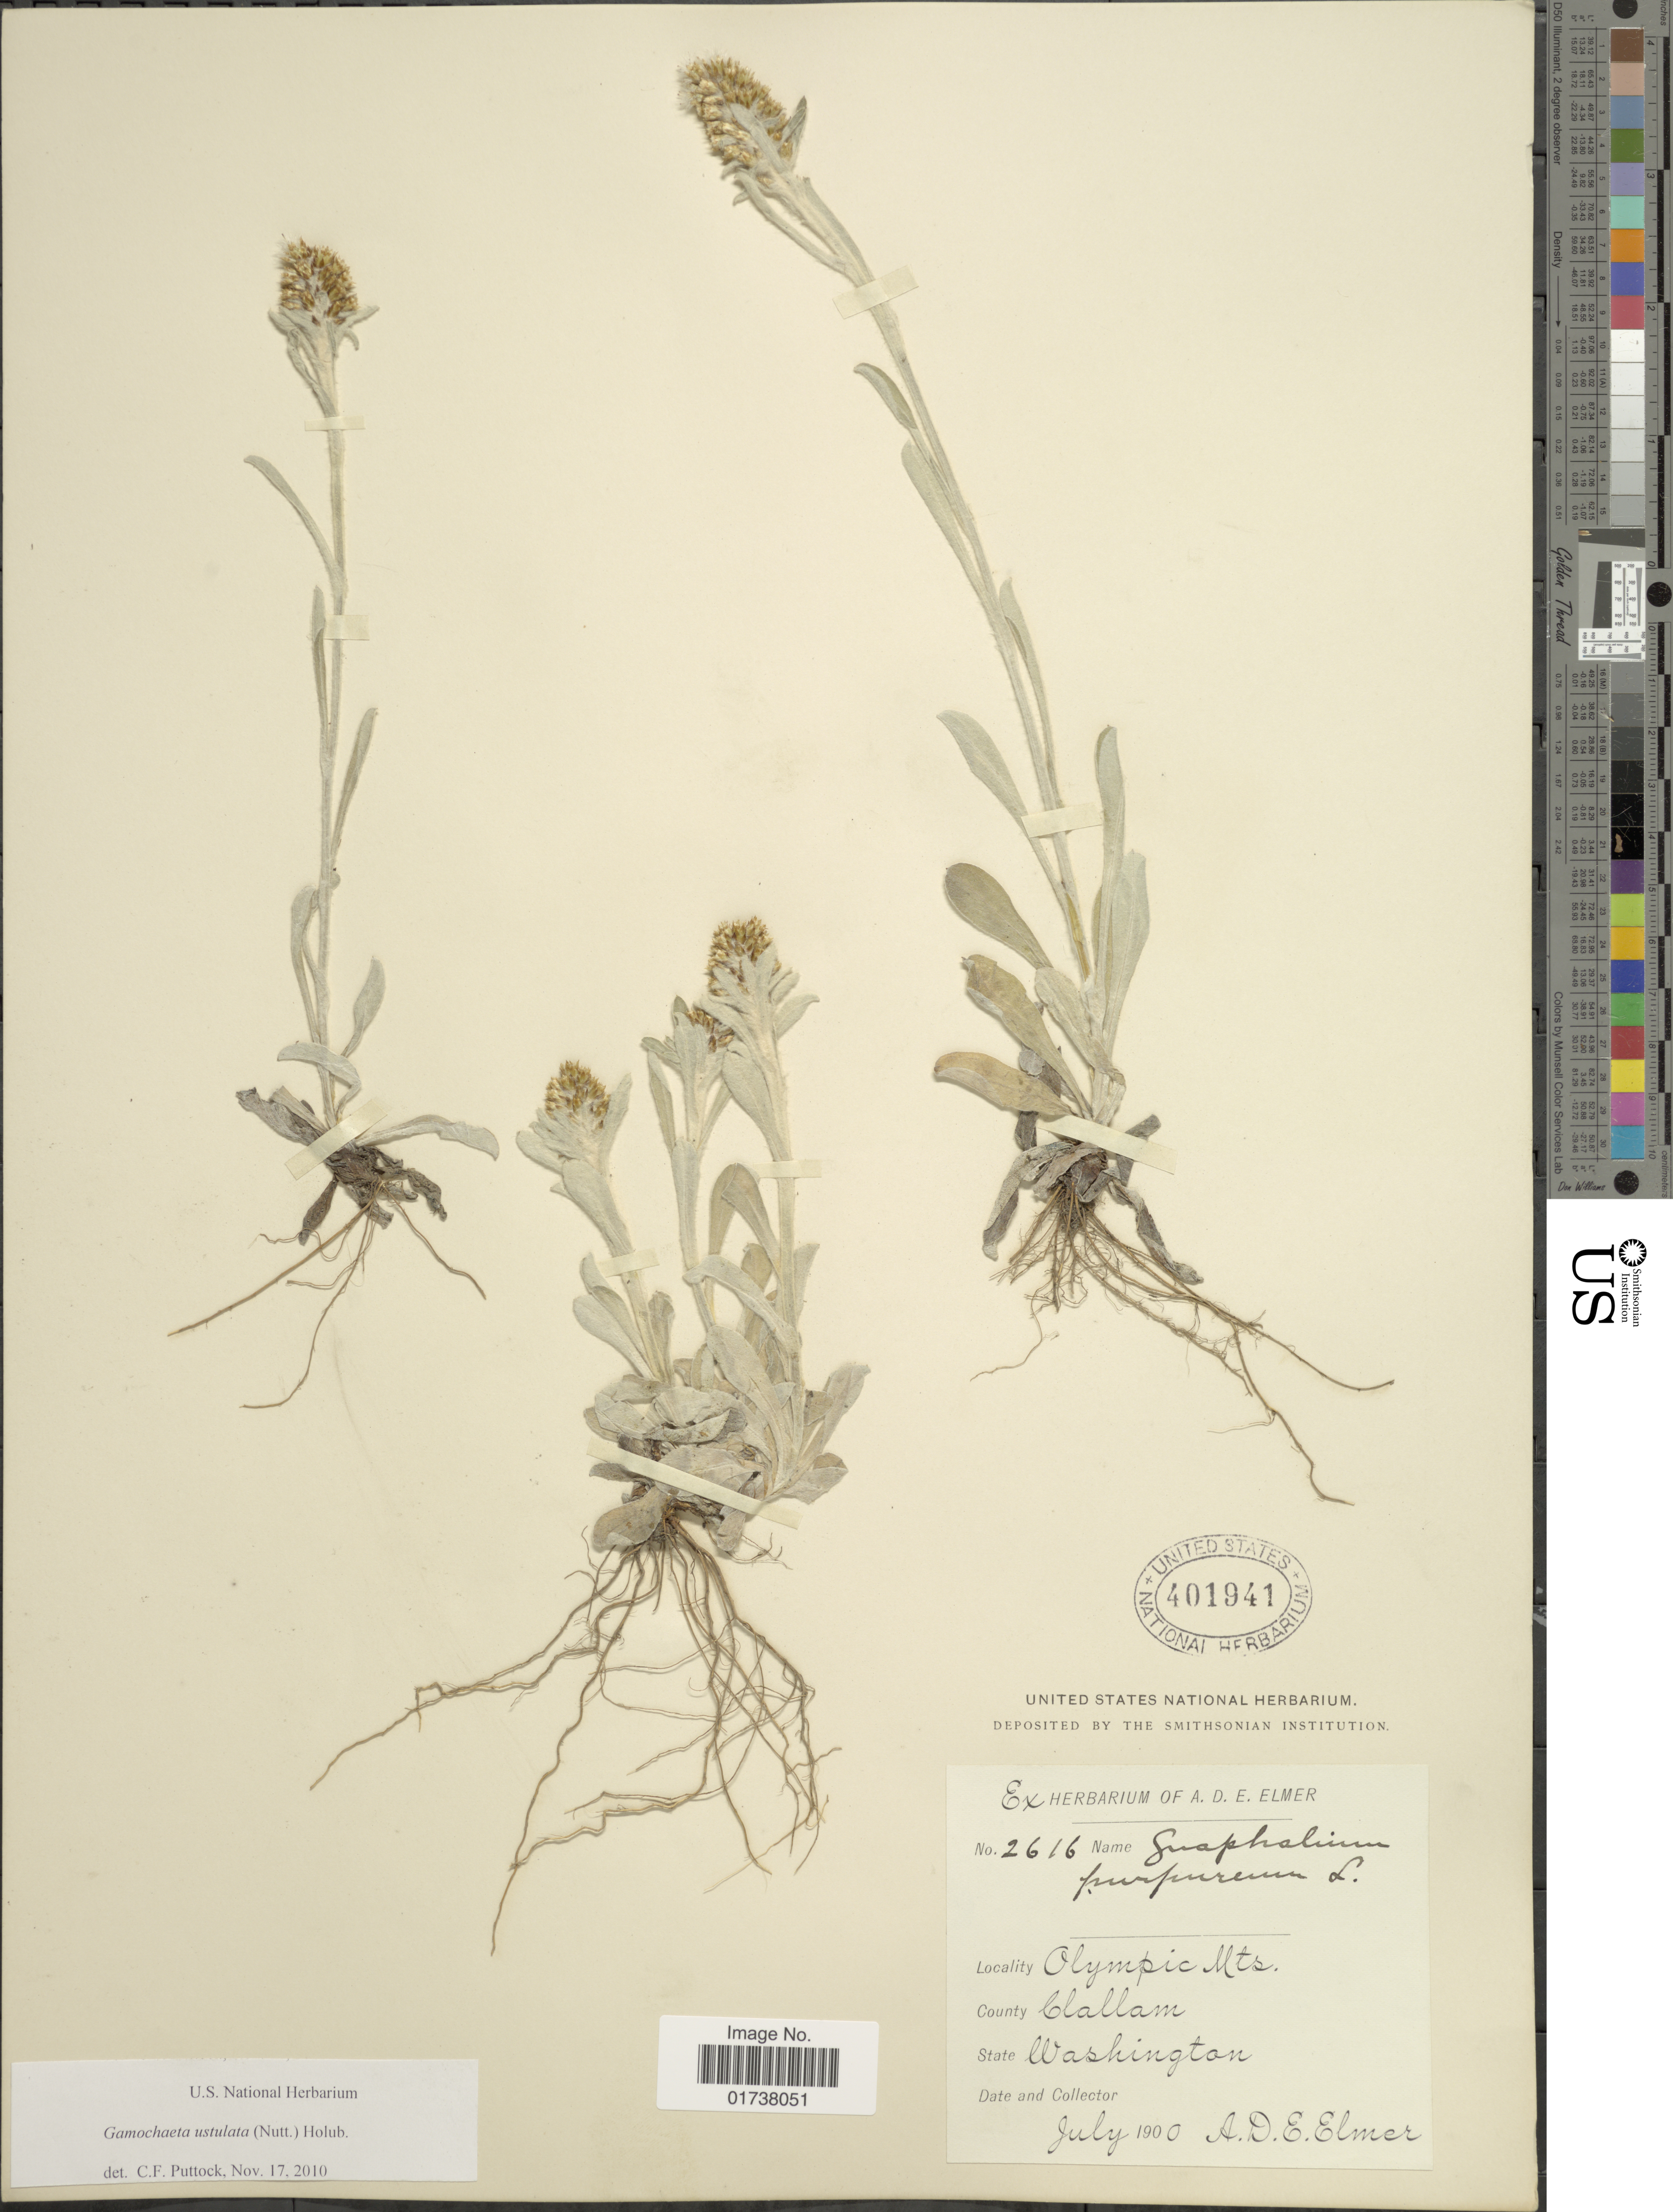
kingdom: Plantae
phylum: Tracheophyta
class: Magnoliopsida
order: Asterales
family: Asteraceae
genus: Gamochaeta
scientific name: Gamochaeta ustulata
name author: (Nutt.) Holub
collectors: A. D. E. Elmer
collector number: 2616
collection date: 1990-07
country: United States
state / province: Washington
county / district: Clallam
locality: Olympic Mts., County: Clallam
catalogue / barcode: US 401941